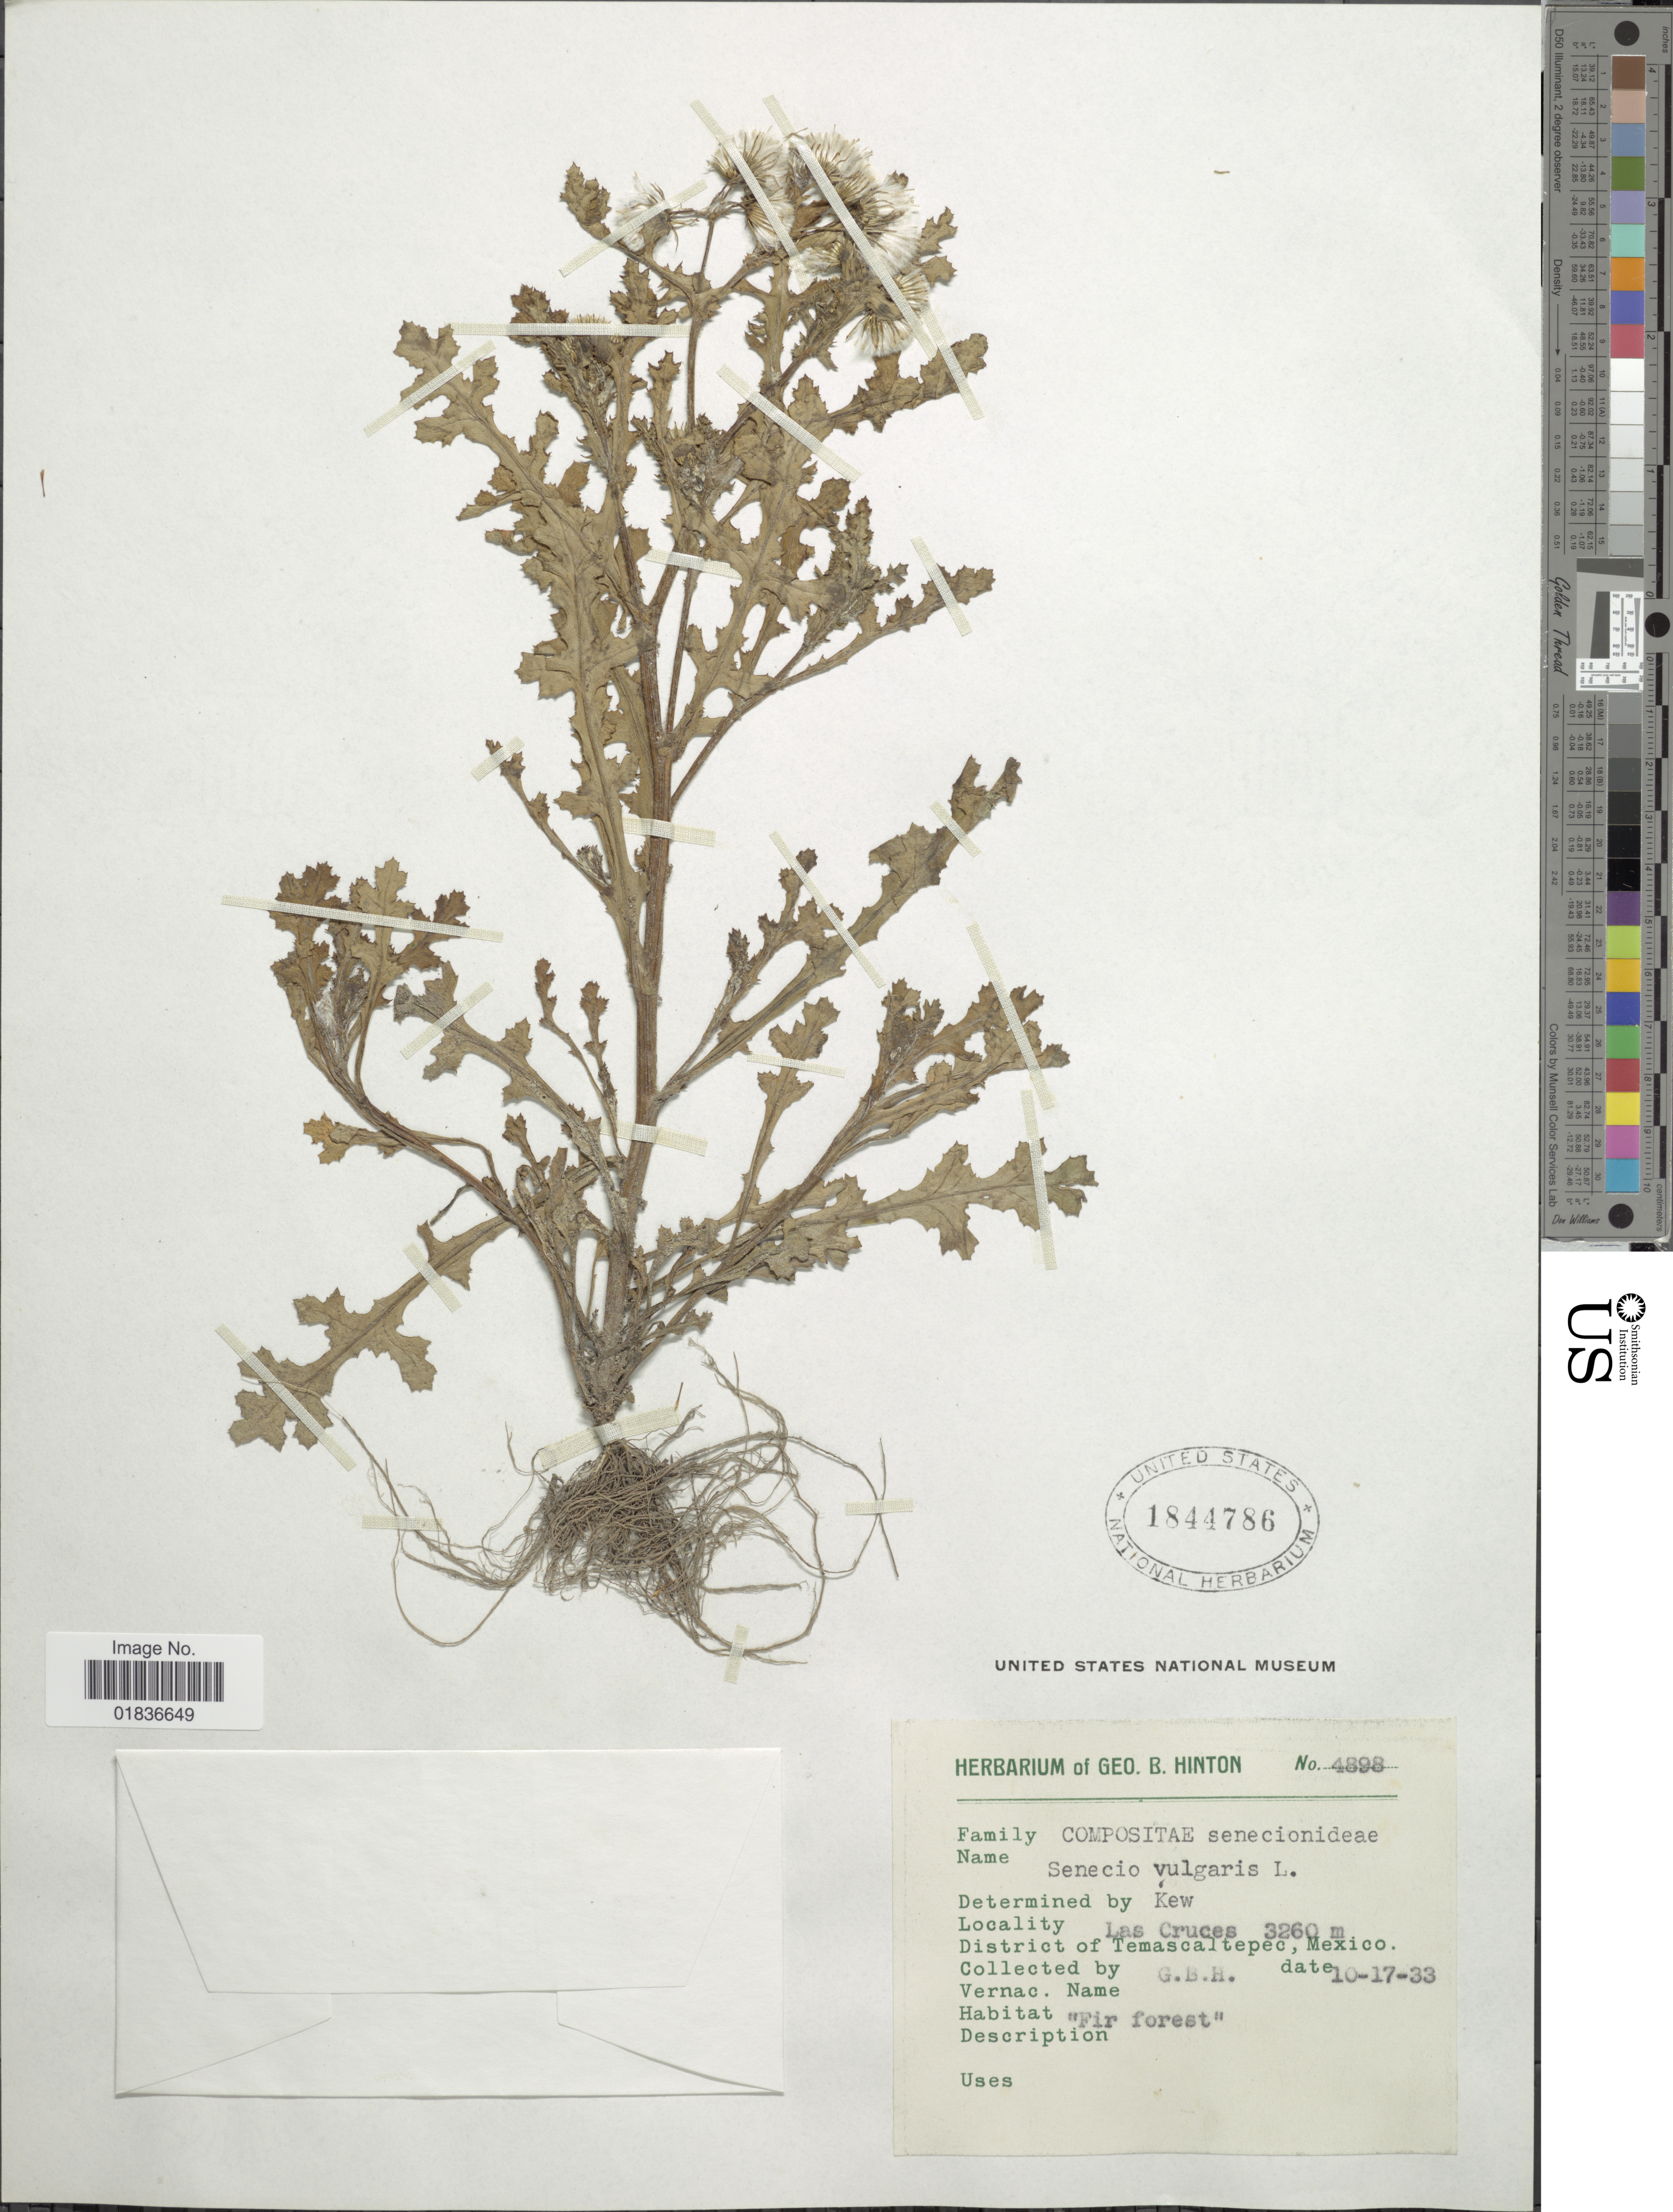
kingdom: Plantae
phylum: Tracheophyta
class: Magnoliopsida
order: Asterales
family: Asteraceae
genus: Senecio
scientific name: Senecio vulgaris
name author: L.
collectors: G. B. Hinton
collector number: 4898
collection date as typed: Transcribed d/m/y: 17/10/33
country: Mexico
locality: Las Cruces. District of Temascaltepec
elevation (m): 3260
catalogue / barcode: US 1844786